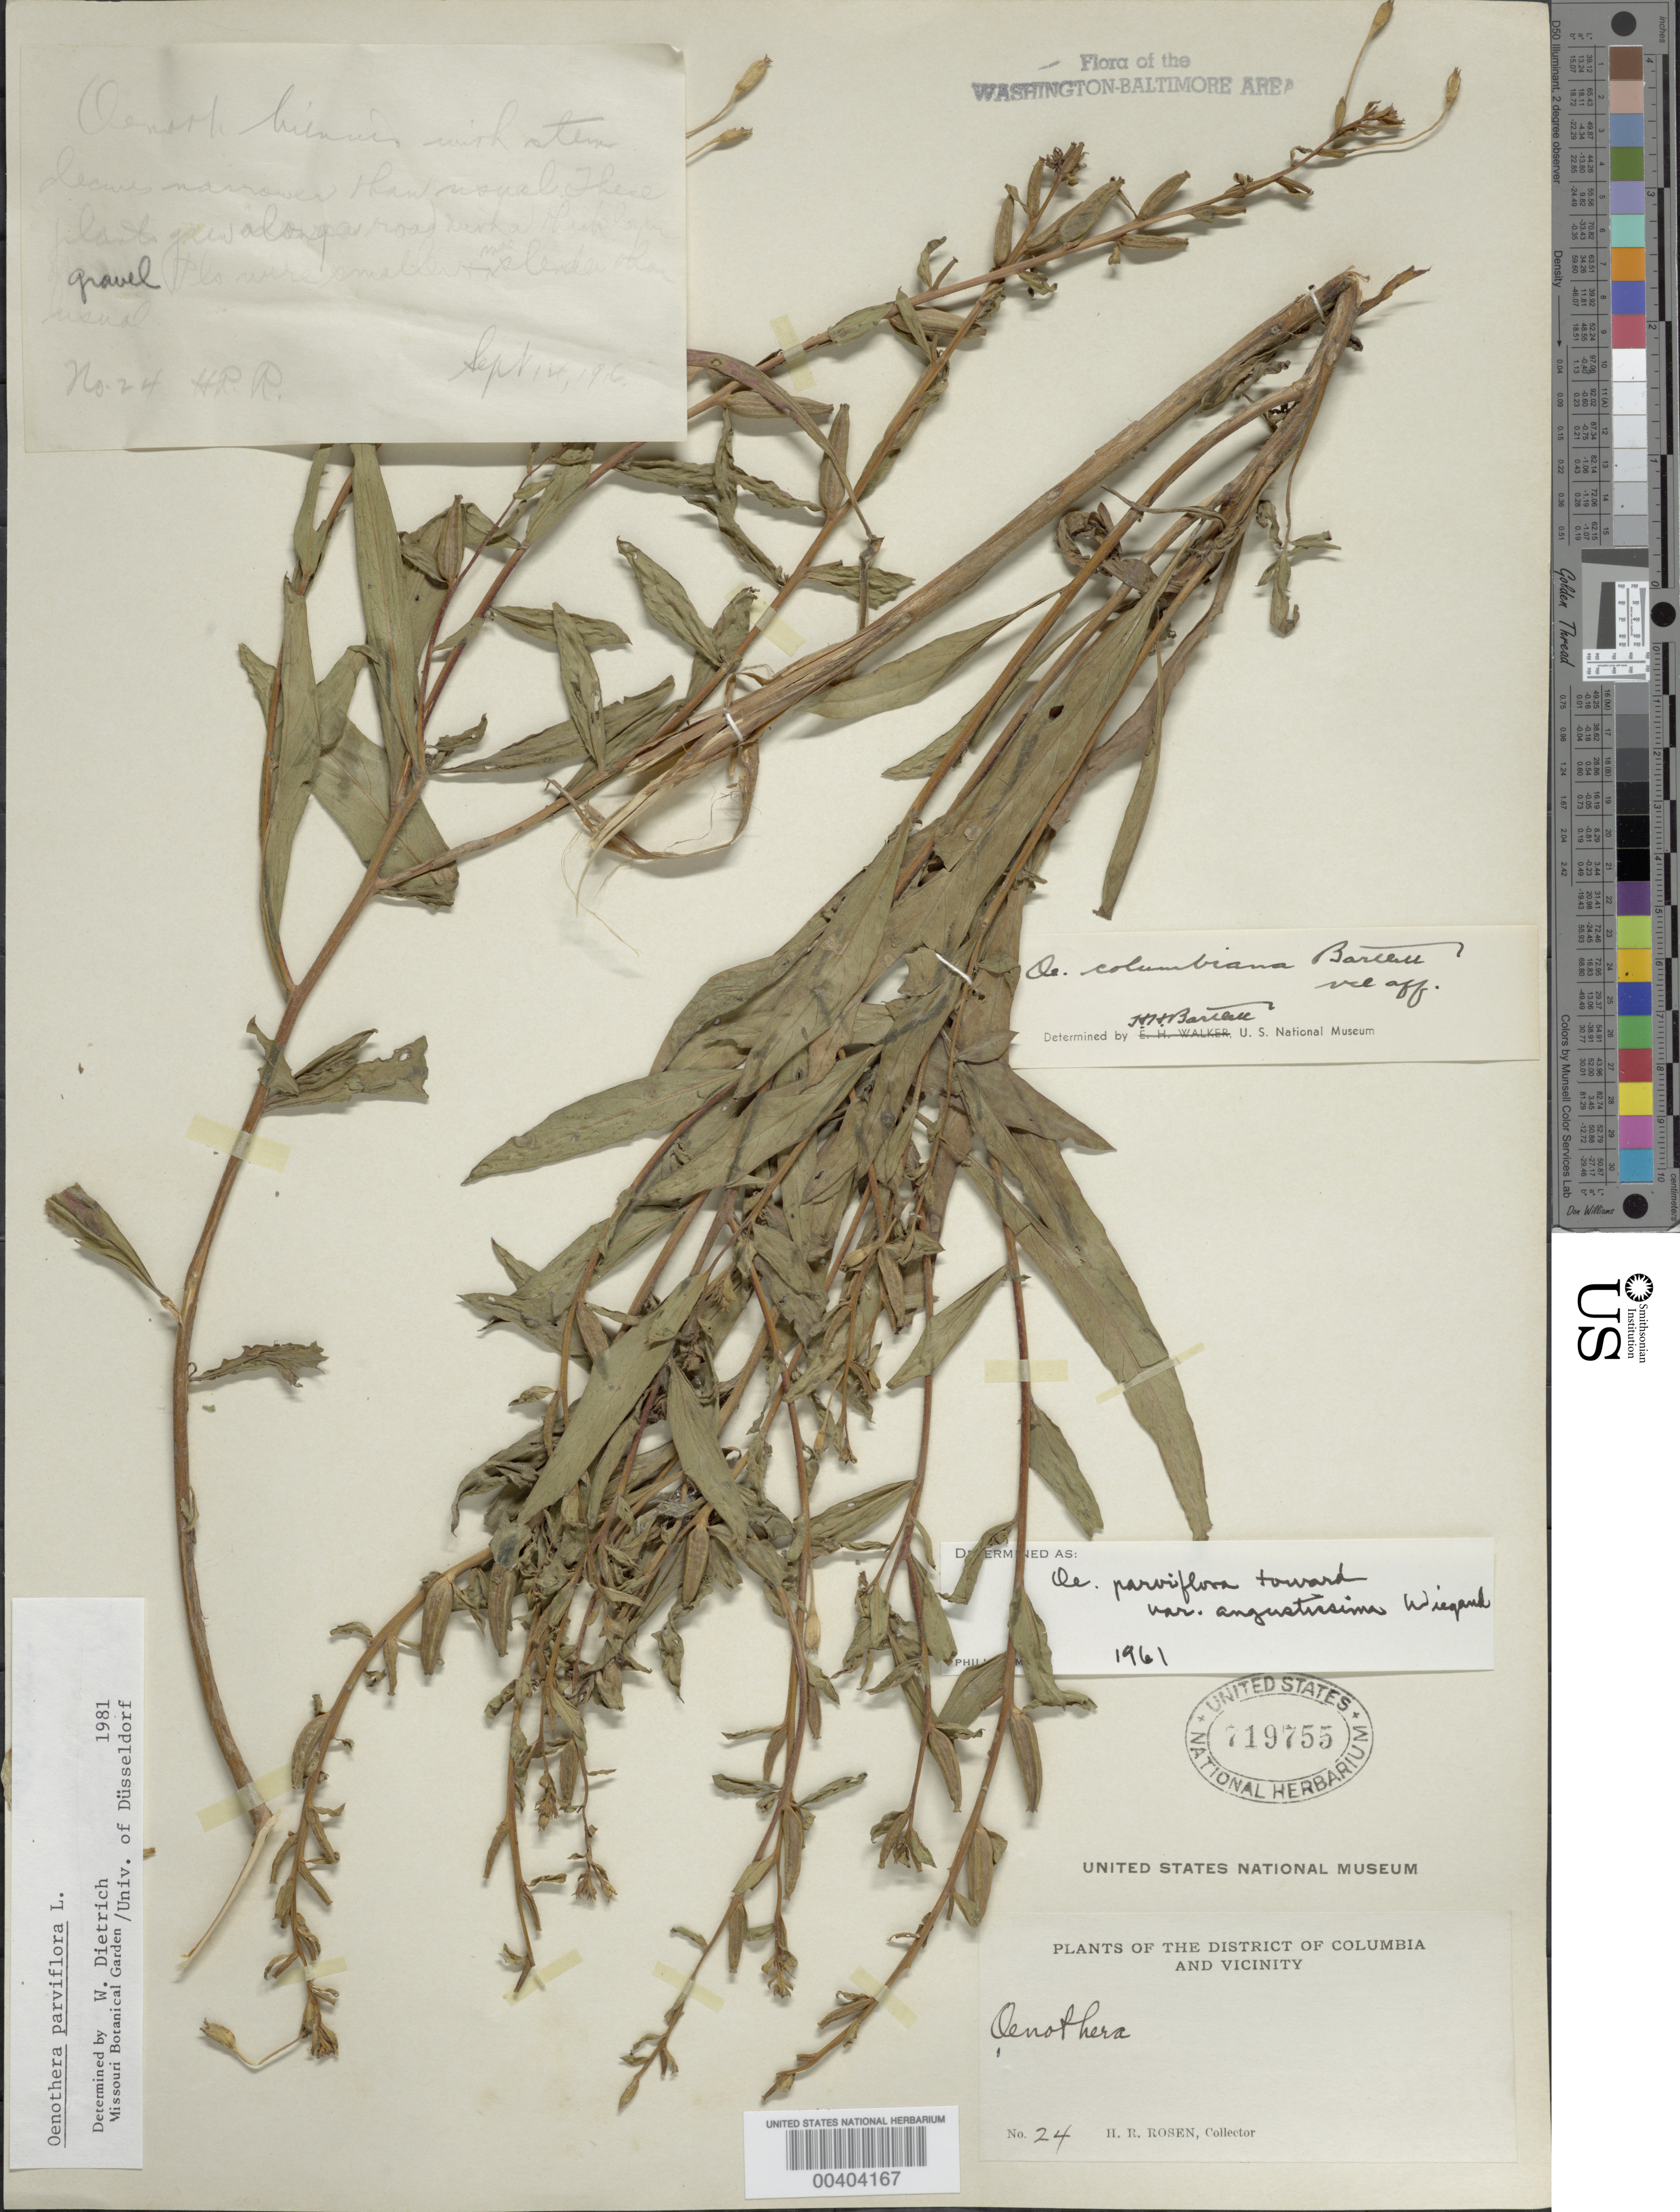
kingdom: Plantae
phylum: Tracheophyta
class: Magnoliopsida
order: Myrtales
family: Onagraceae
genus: Oenothera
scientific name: Oenothera parviflora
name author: L.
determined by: Dietrich, W.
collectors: H. Rosen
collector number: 24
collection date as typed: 14 Sep 1916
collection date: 1916-09-14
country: United States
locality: Washington DC and vicinity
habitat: Along road with a thick layer of gravel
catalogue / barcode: US 719755